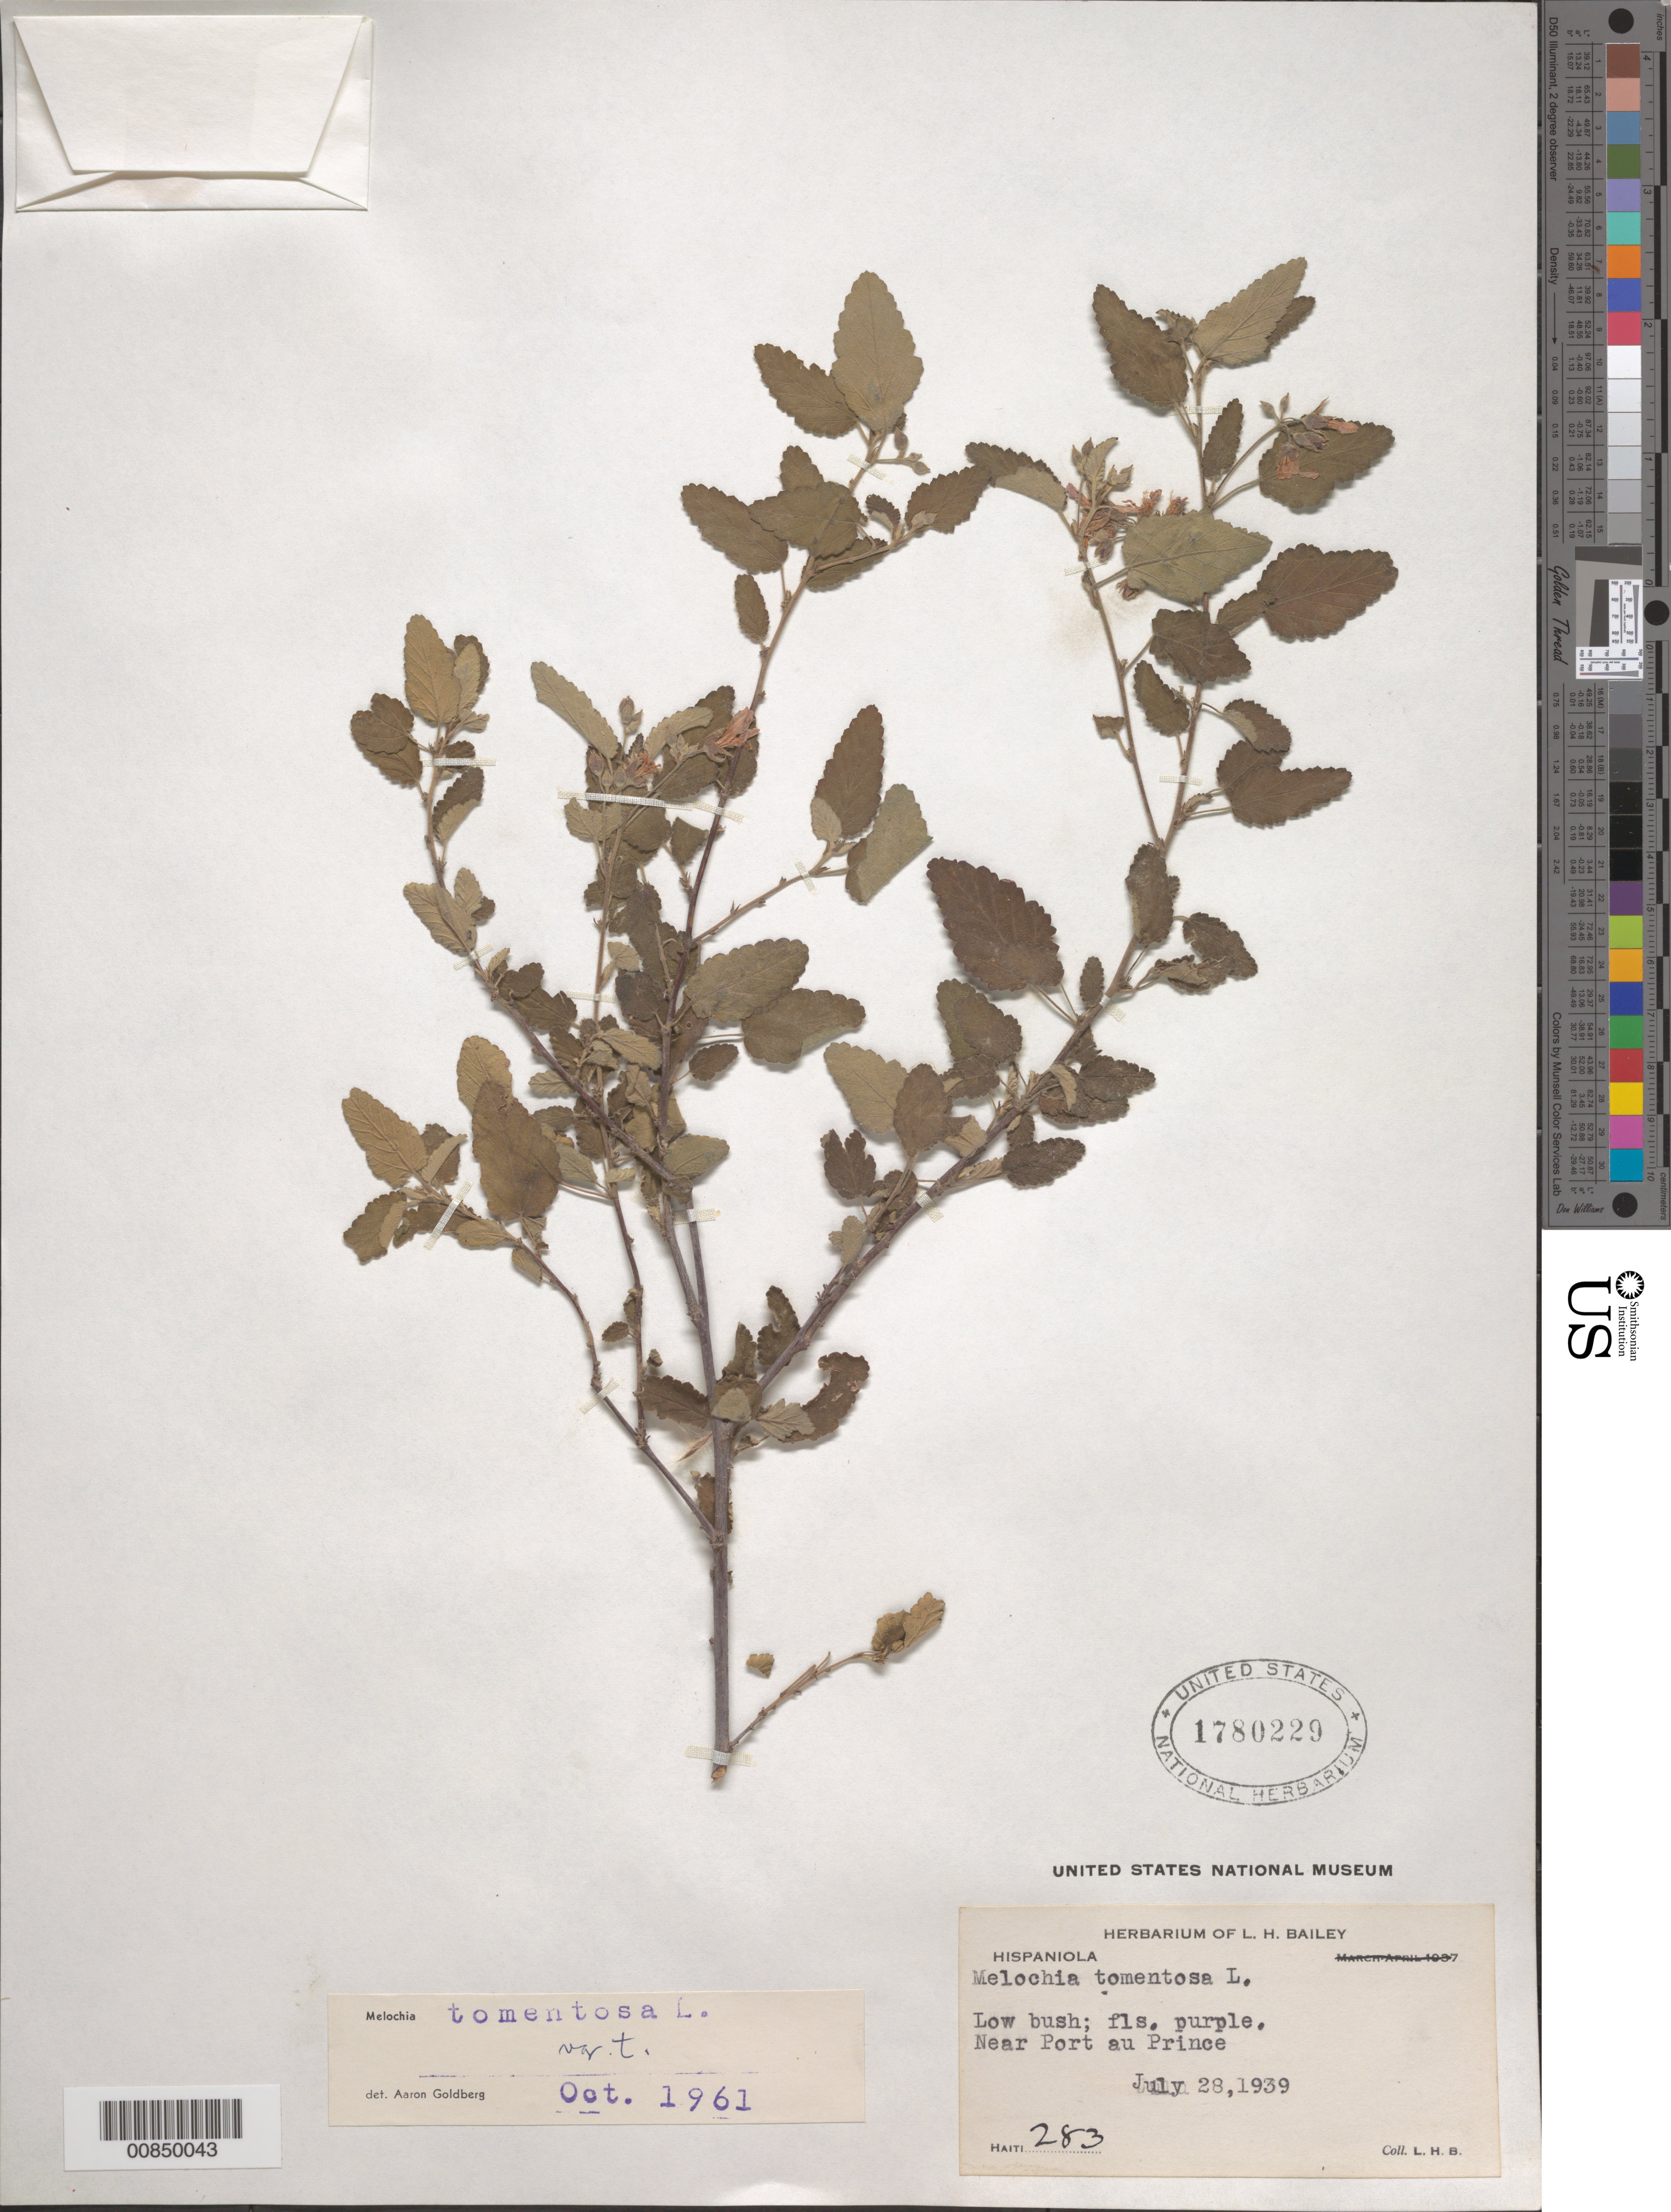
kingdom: Plantae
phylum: Tracheophyta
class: Magnoliopsida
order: Malvales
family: Malvaceae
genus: Melochia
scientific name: Melochia tomentosa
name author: L.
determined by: Goldberg, Aaron, (US), NMNH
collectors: L. H. Bailey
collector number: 283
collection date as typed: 28 Jul 1939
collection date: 1939-07-28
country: Haiti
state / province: Ouest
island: Hispaniola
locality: Near Port-au-Prince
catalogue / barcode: US 1780229